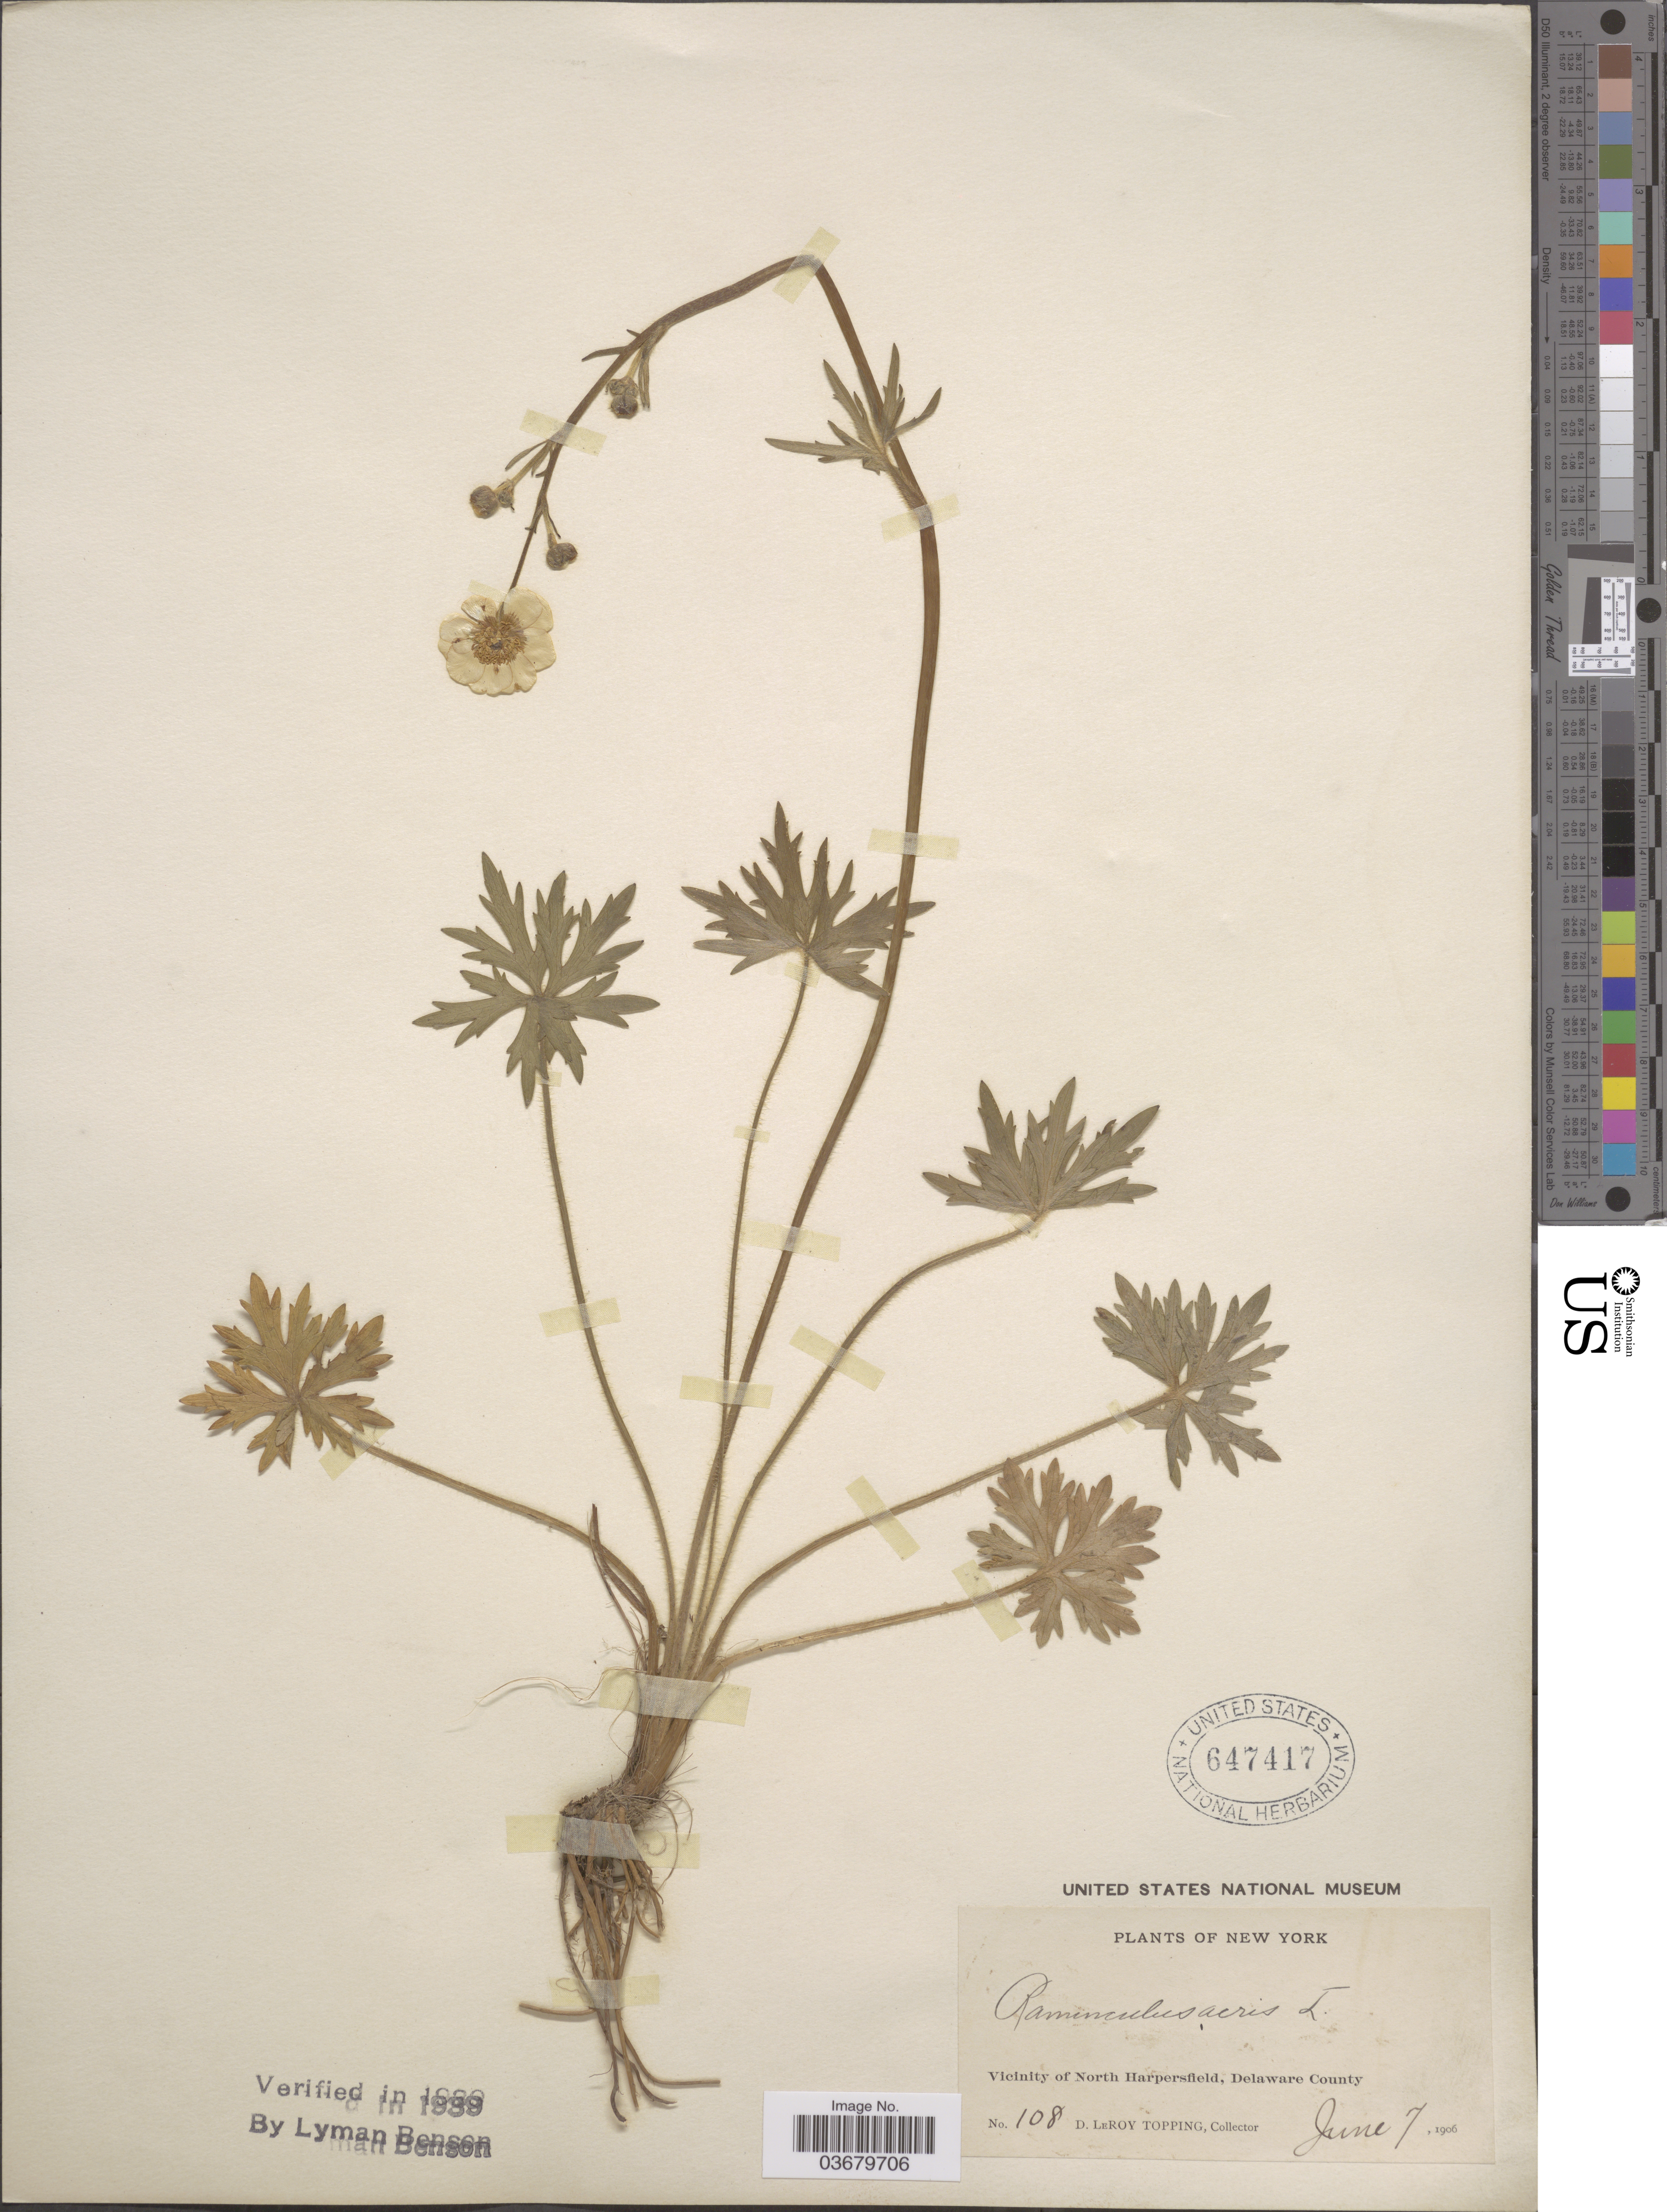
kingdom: Plantae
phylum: Tracheophyta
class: Magnoliopsida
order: Ranunculales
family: Ranunculaceae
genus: Ranunculus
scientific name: Ranunculus acris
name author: L.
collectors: D. L. Topping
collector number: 108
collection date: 1906-06-07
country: United States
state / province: New York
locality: Vicinity of North Harpersfield, Delaware County.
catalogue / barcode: US 647417